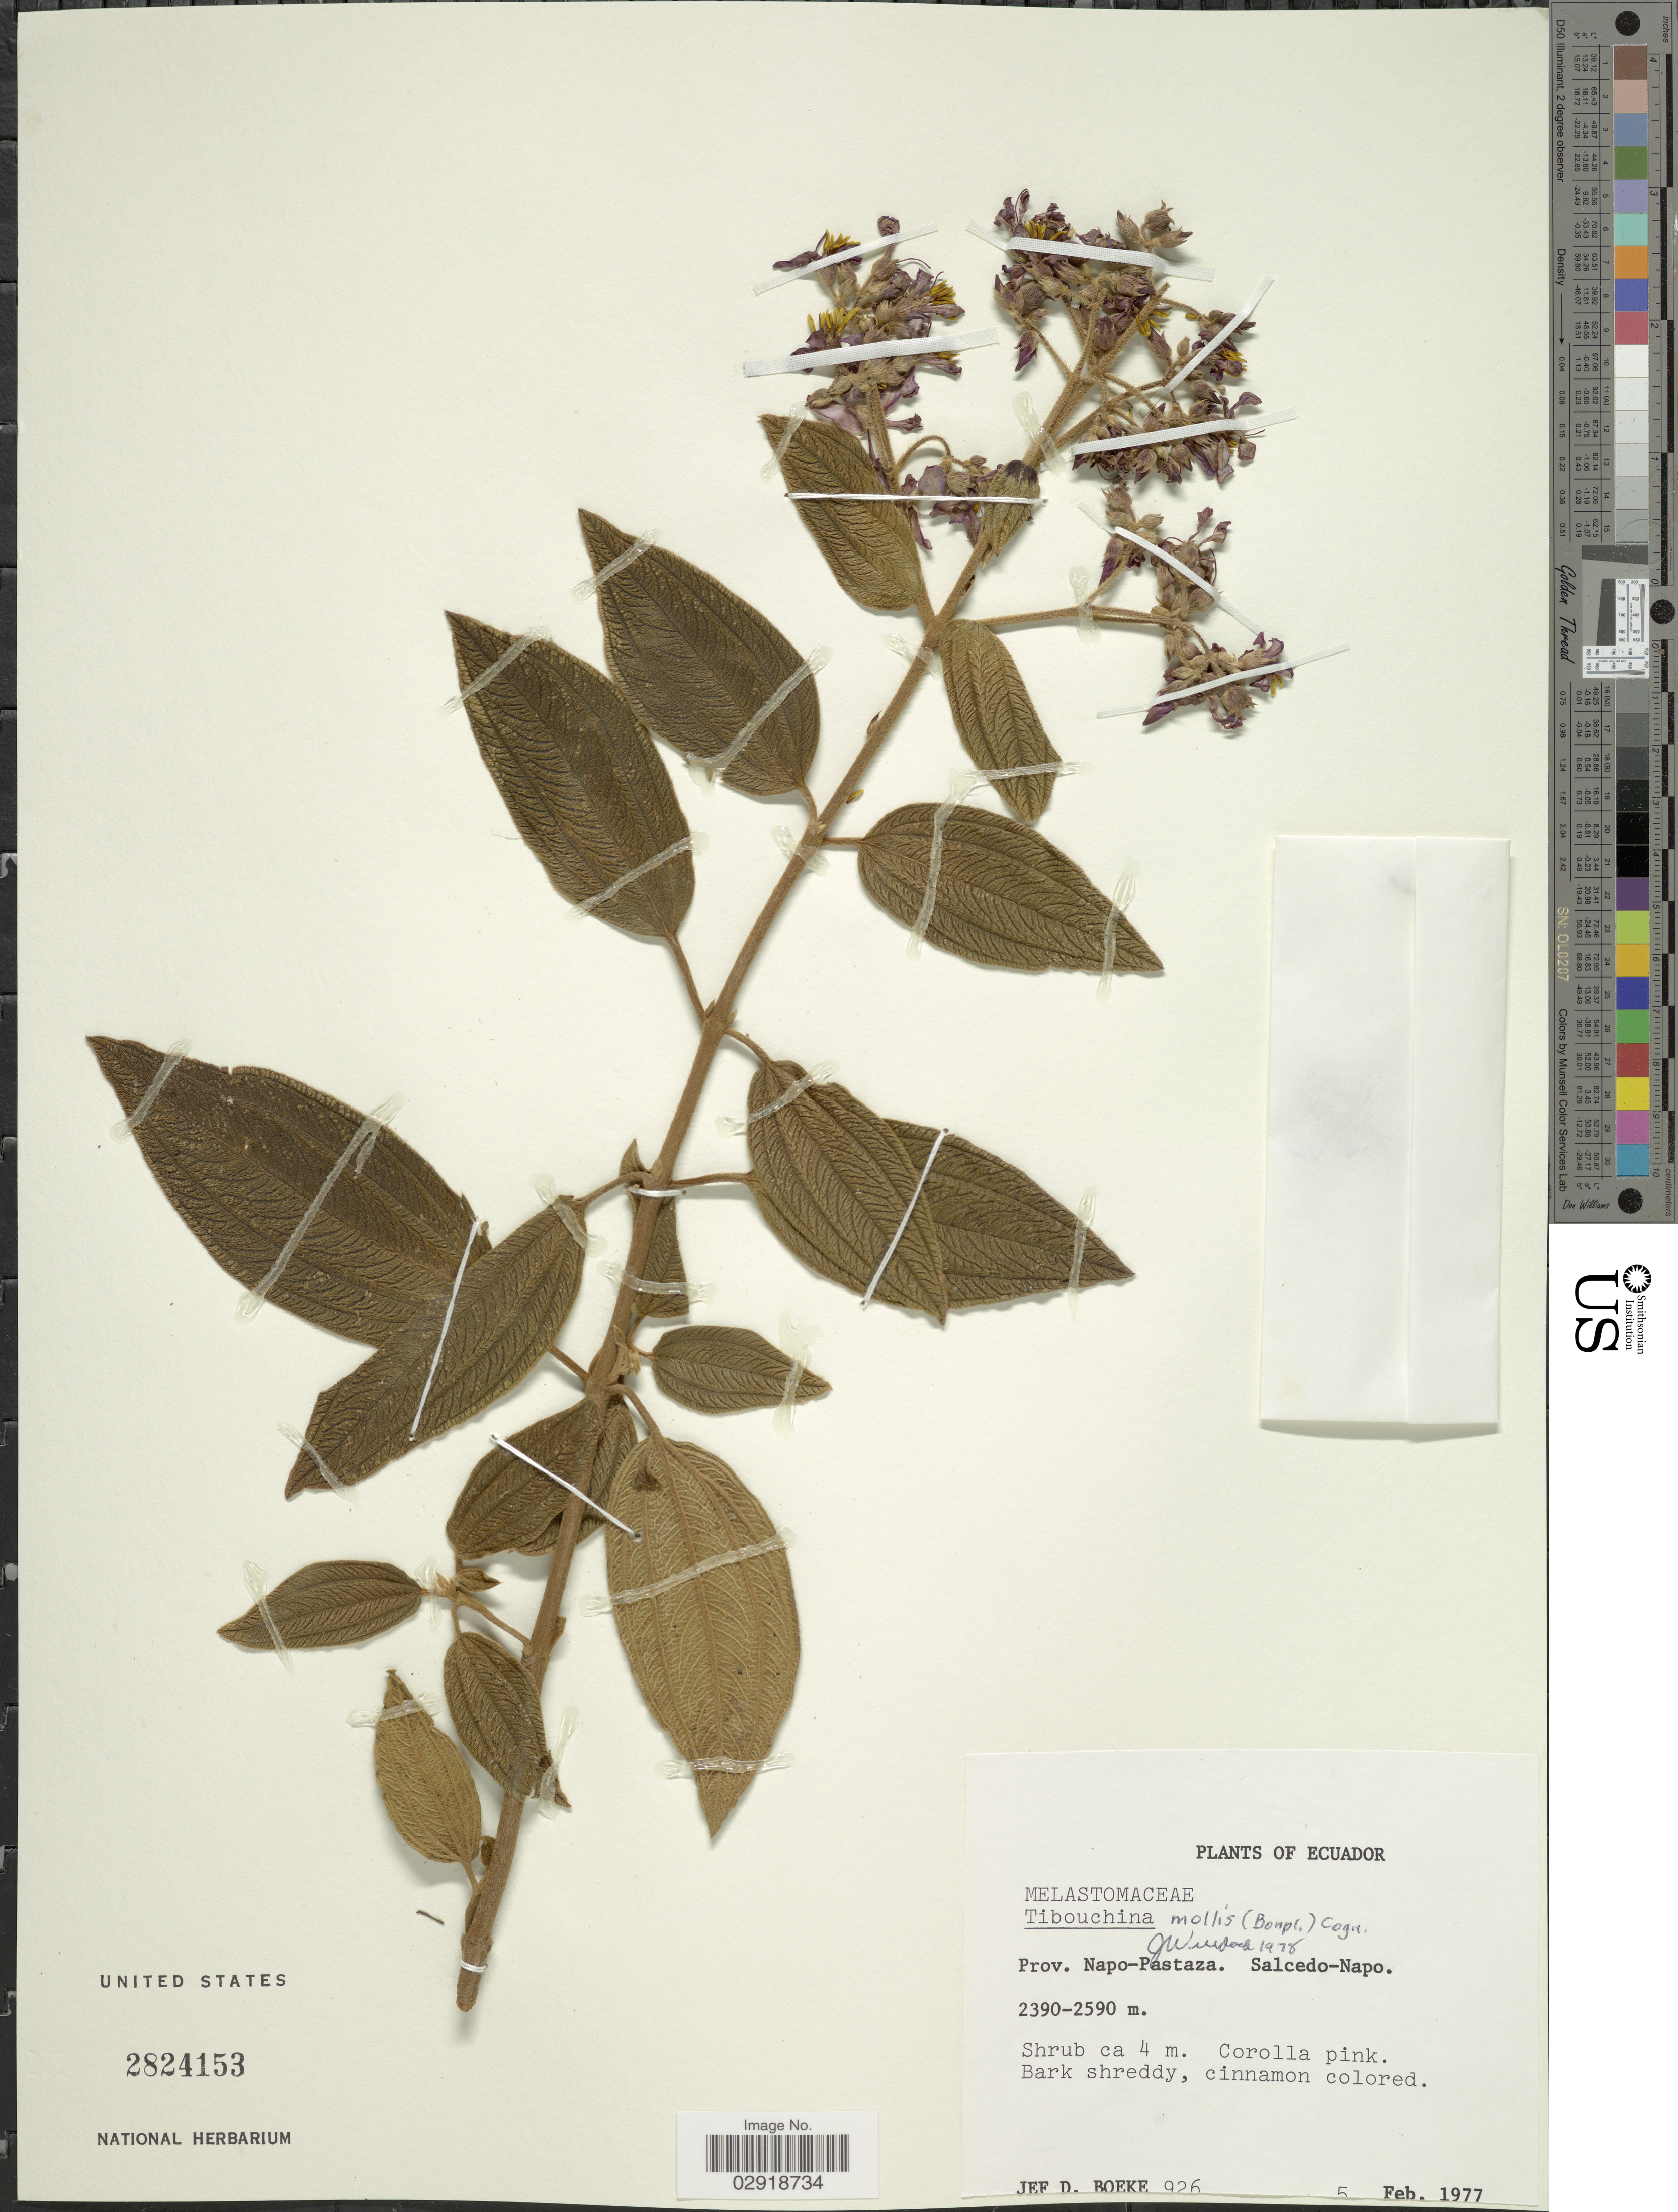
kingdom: Plantae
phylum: Tracheophyta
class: Magnoliopsida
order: Myrtales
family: Melastomataceae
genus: Chaetogastra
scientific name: Chaetogastra mollis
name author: (Bonpl.) DC.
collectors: J. Boeke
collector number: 926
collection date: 1977-02-05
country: Ecuador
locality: Prov. Napo-Pastaza. Salcedo-Napo.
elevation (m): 2390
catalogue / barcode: US 2824153